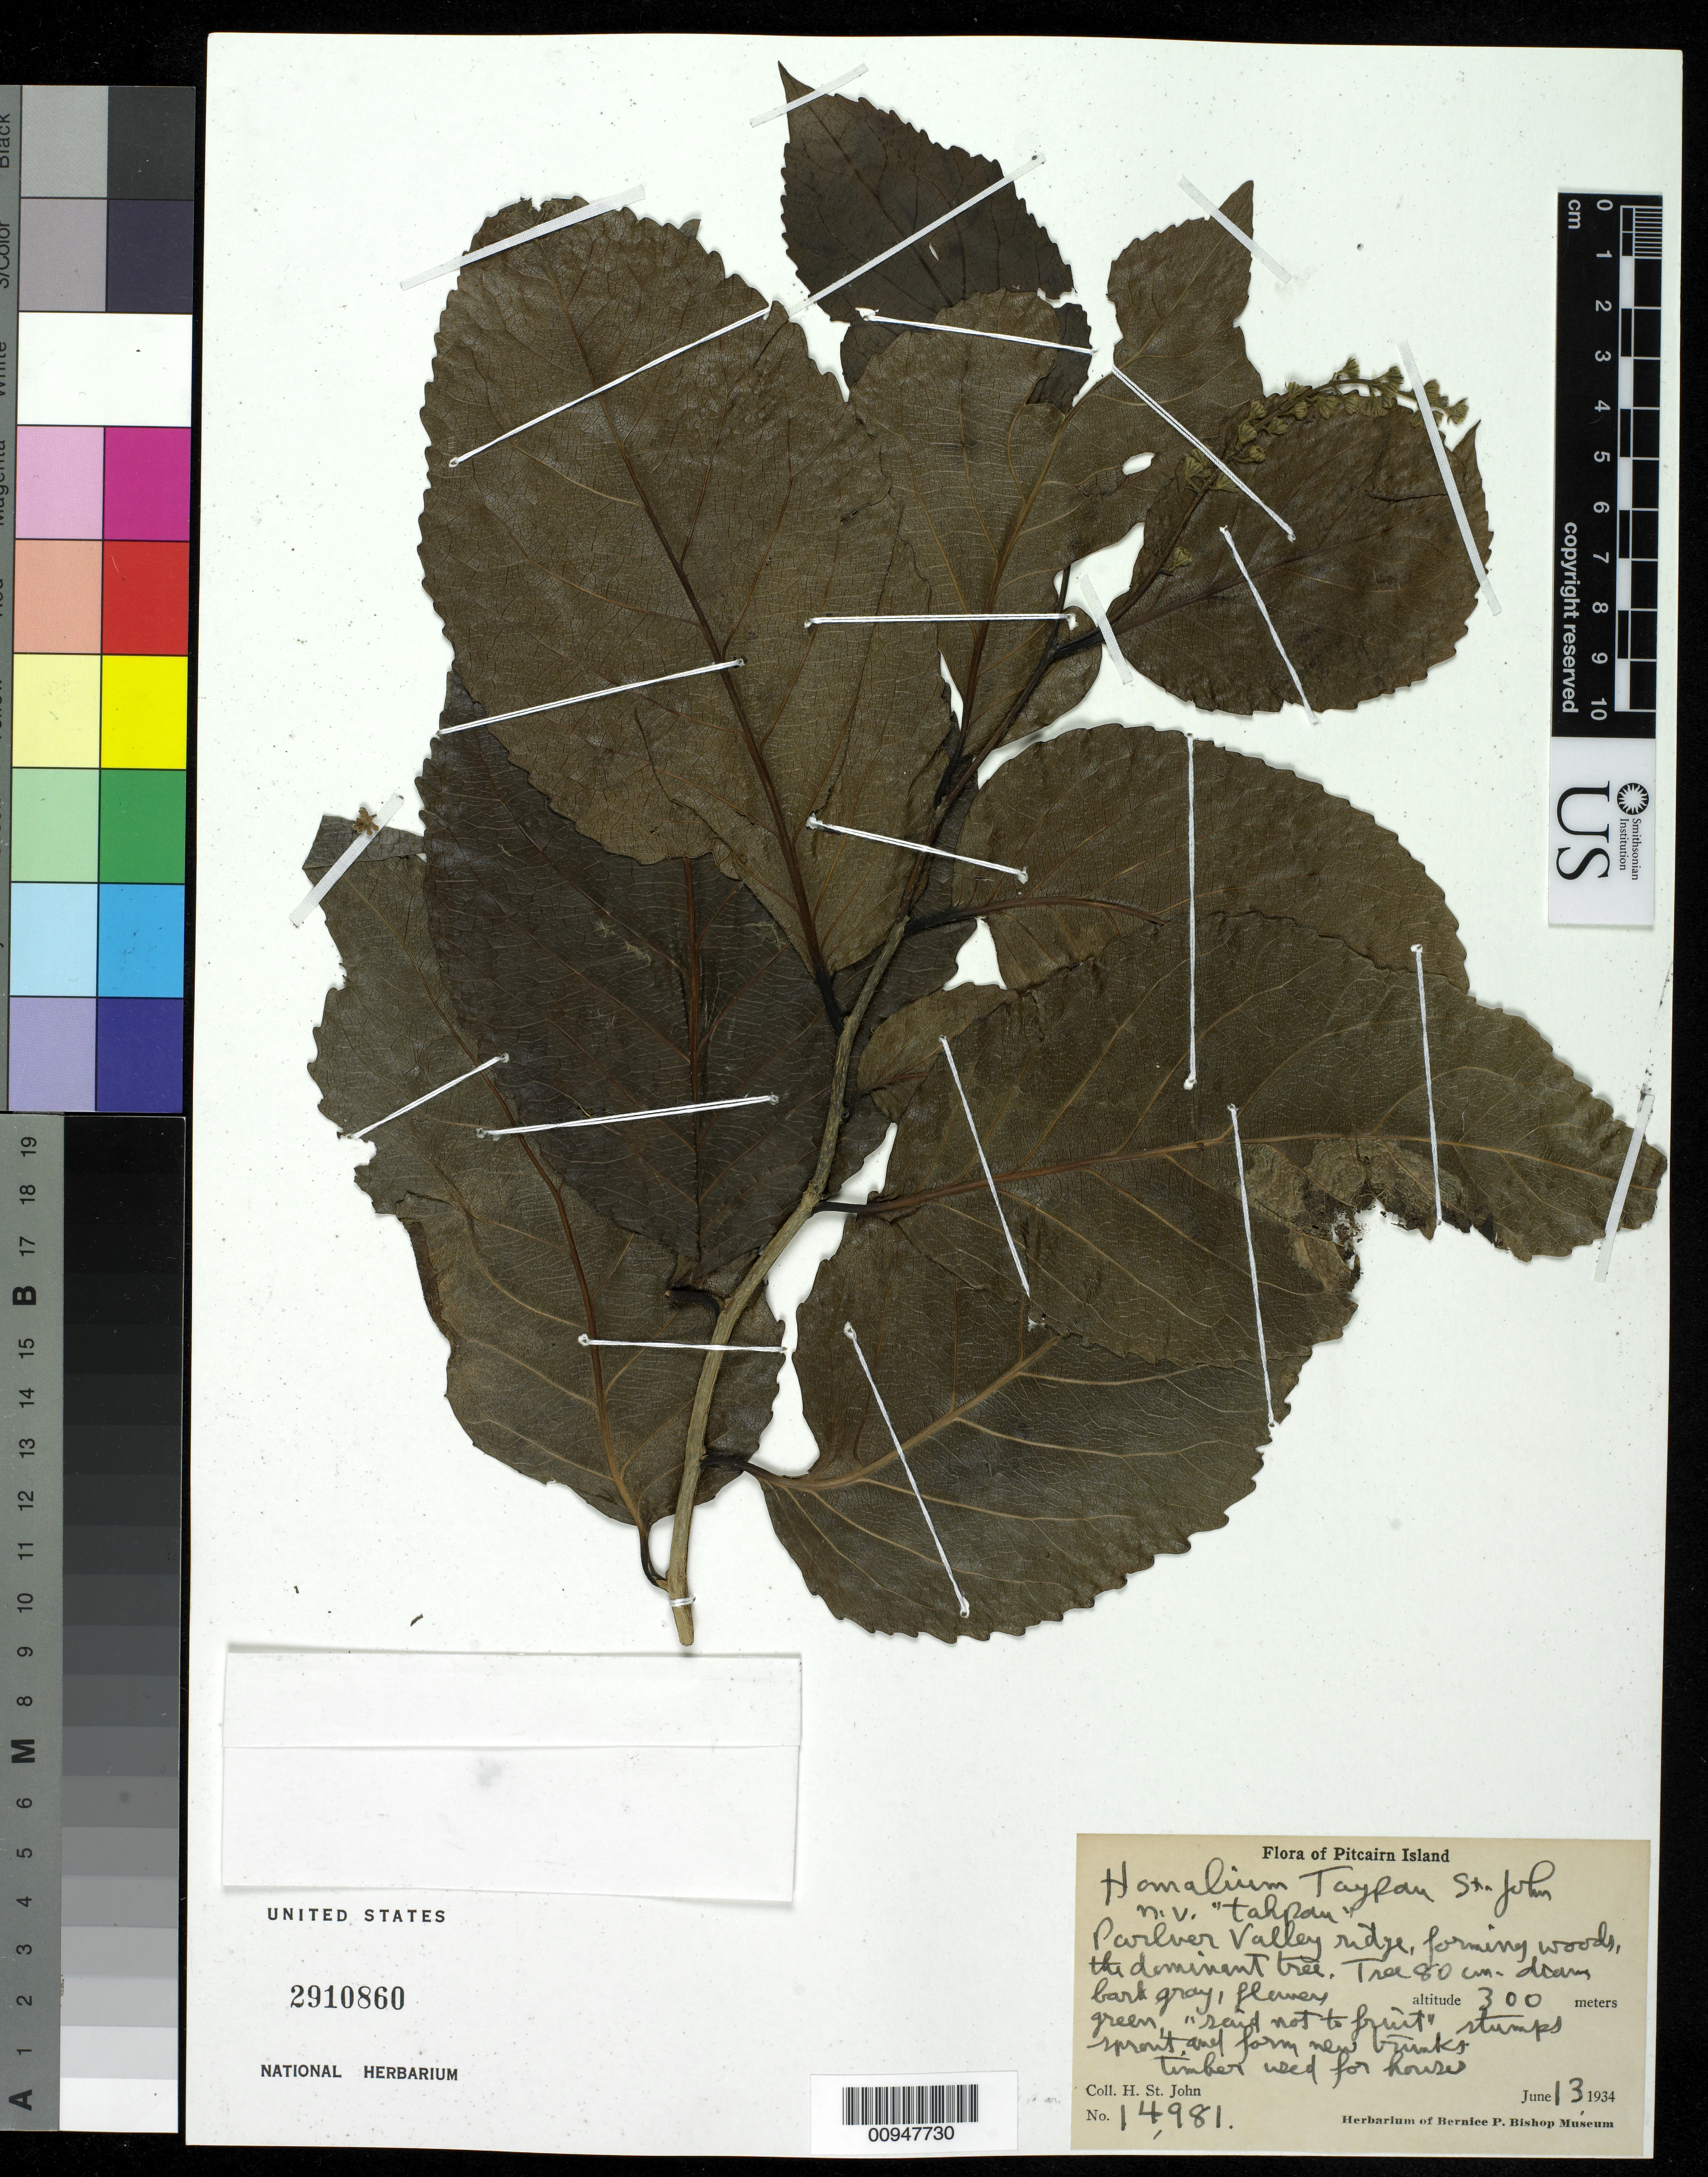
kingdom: Plantae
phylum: Tracheophyta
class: Magnoliopsida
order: Malpighiales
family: Salicaceae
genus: Homalium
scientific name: Homalium sp.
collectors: H. St. John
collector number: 14981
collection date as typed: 13 Jun 1934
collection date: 1934-06-13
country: Pitcairn Islands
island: Pitcairn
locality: Parlver Valley ridge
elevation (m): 300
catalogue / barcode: US 2910860